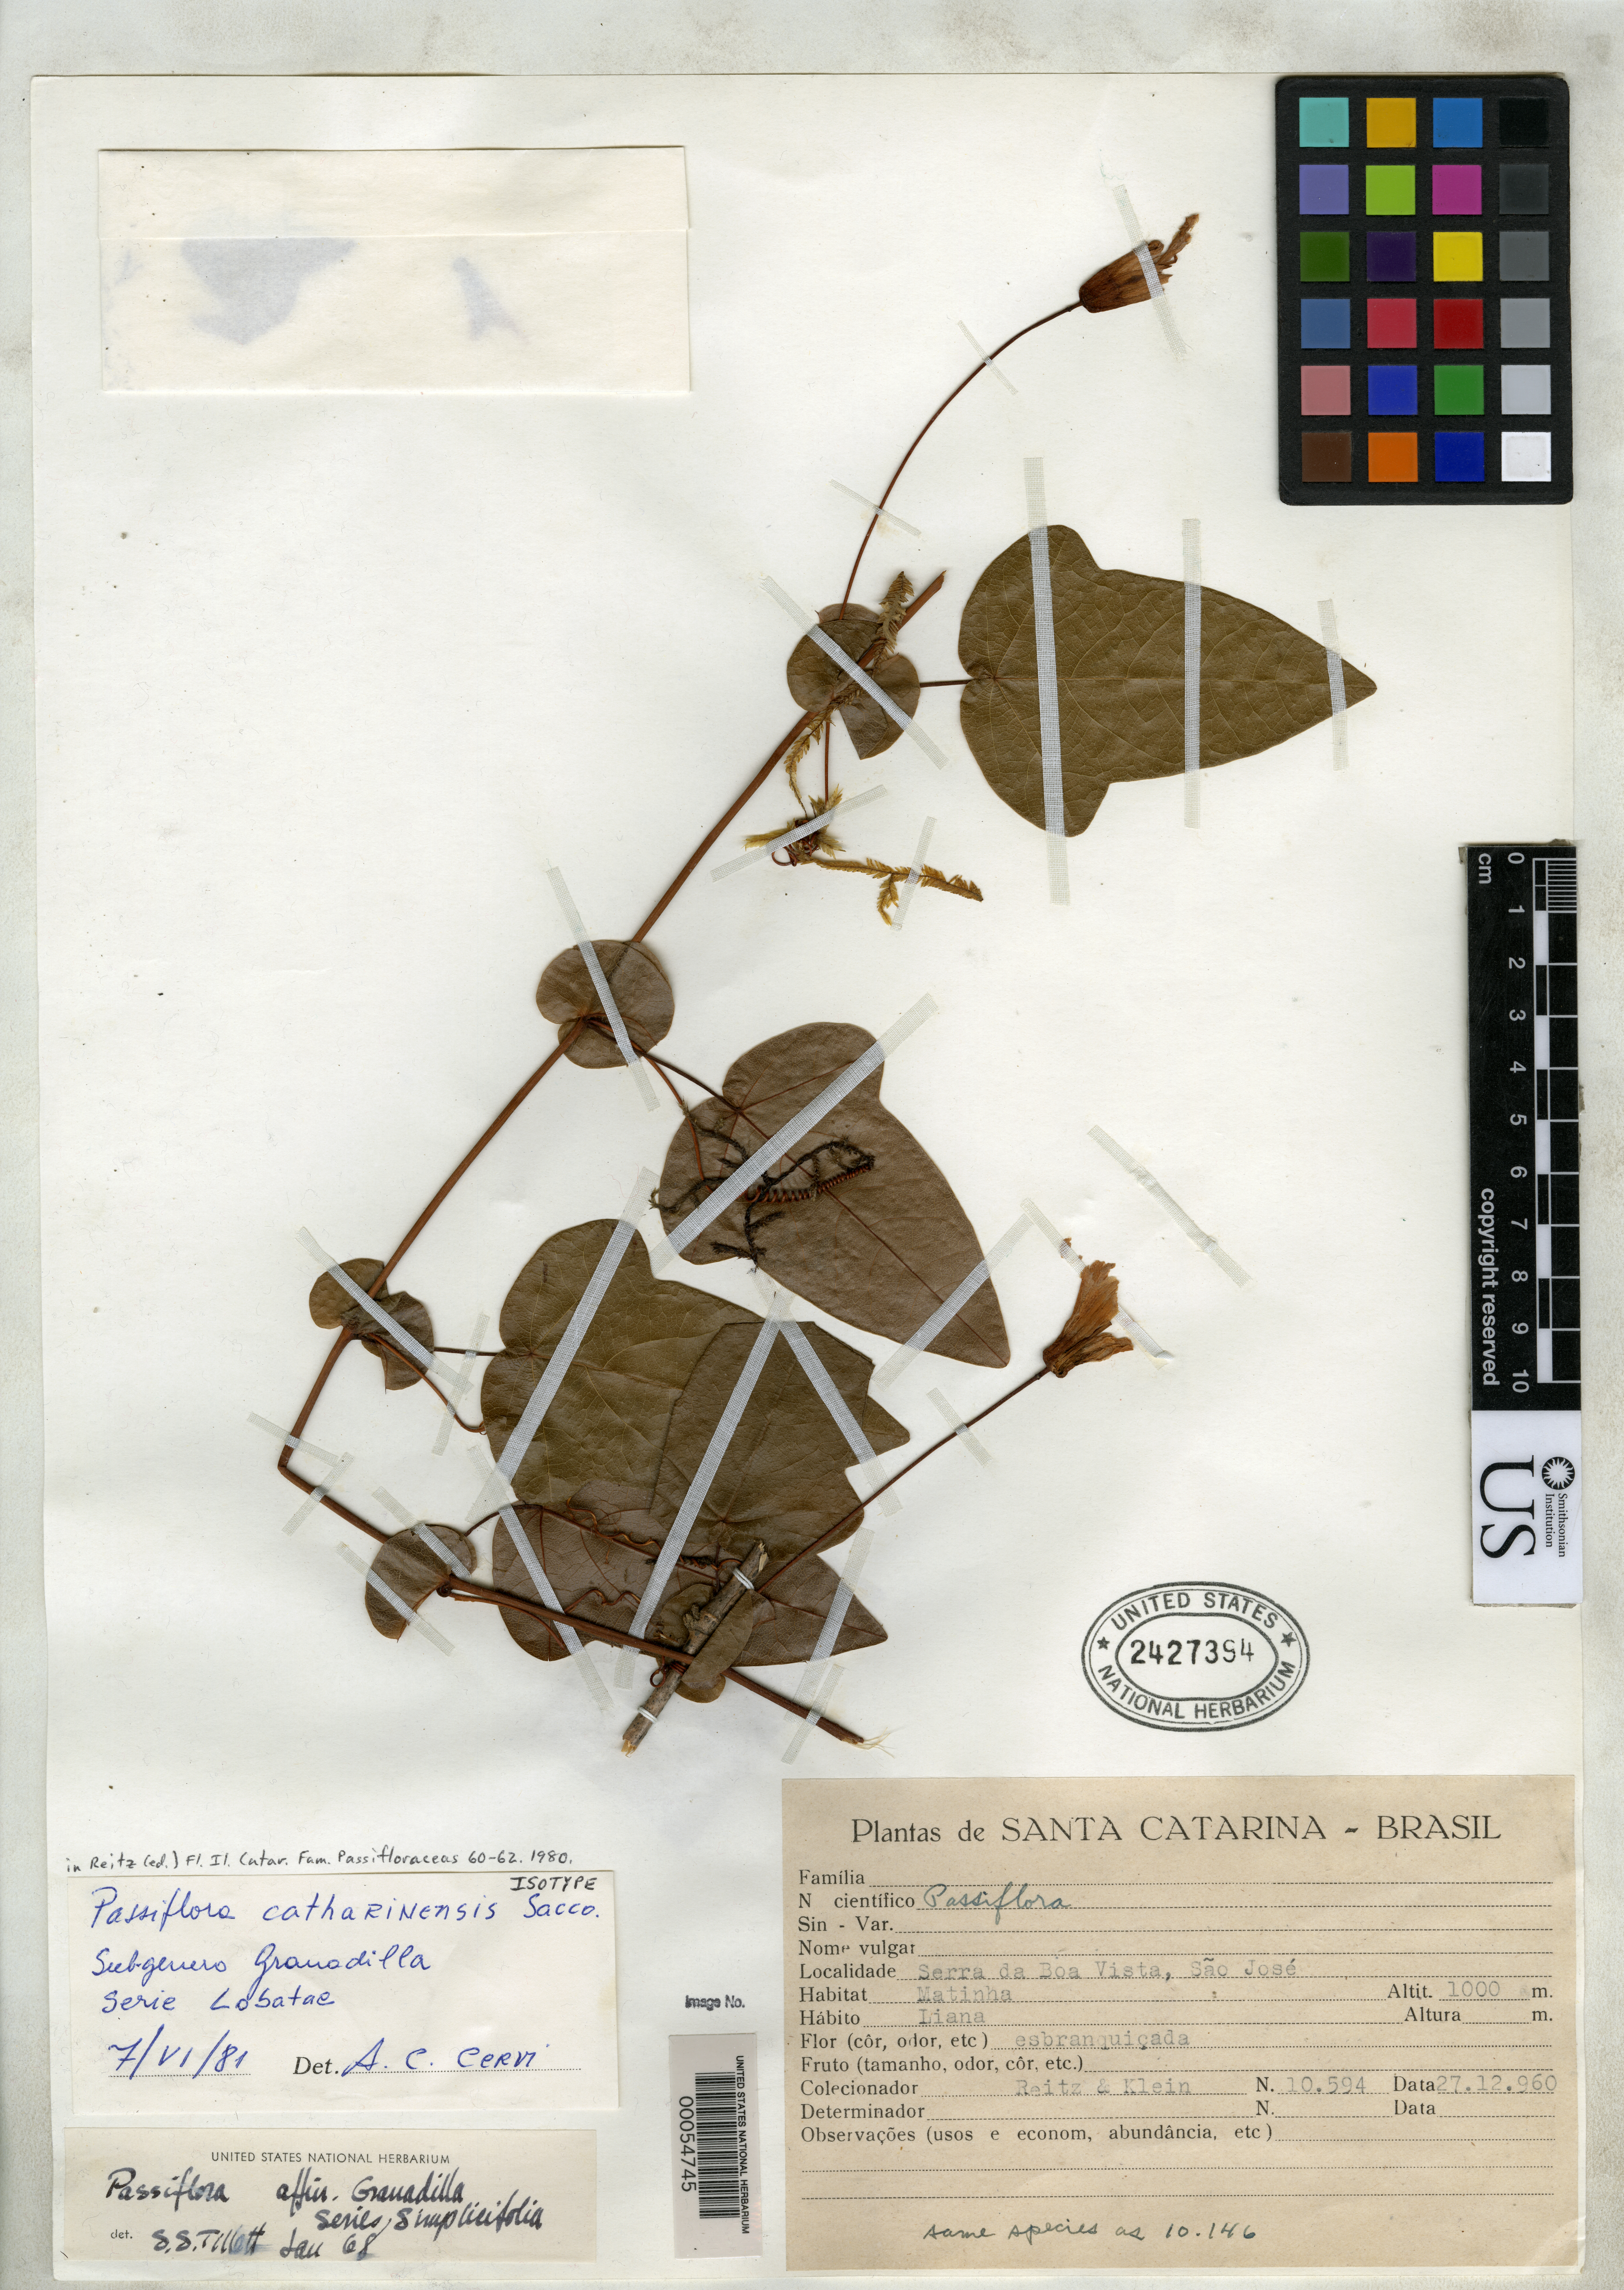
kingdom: Plantae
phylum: Tracheophyta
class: Magnoliopsida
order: Malpighiales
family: Passifloraceae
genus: Passiflora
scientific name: Passiflora catharinensis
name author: Sacco in Reitz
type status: Isotype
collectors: R. Reitz & R. M. Klein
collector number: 10594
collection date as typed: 27 Dec 1960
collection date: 1960-12-27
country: Brazil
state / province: Santa Catarina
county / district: Rancho Queimado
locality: Serra de Boa Vista.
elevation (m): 1000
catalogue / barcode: US 2427394